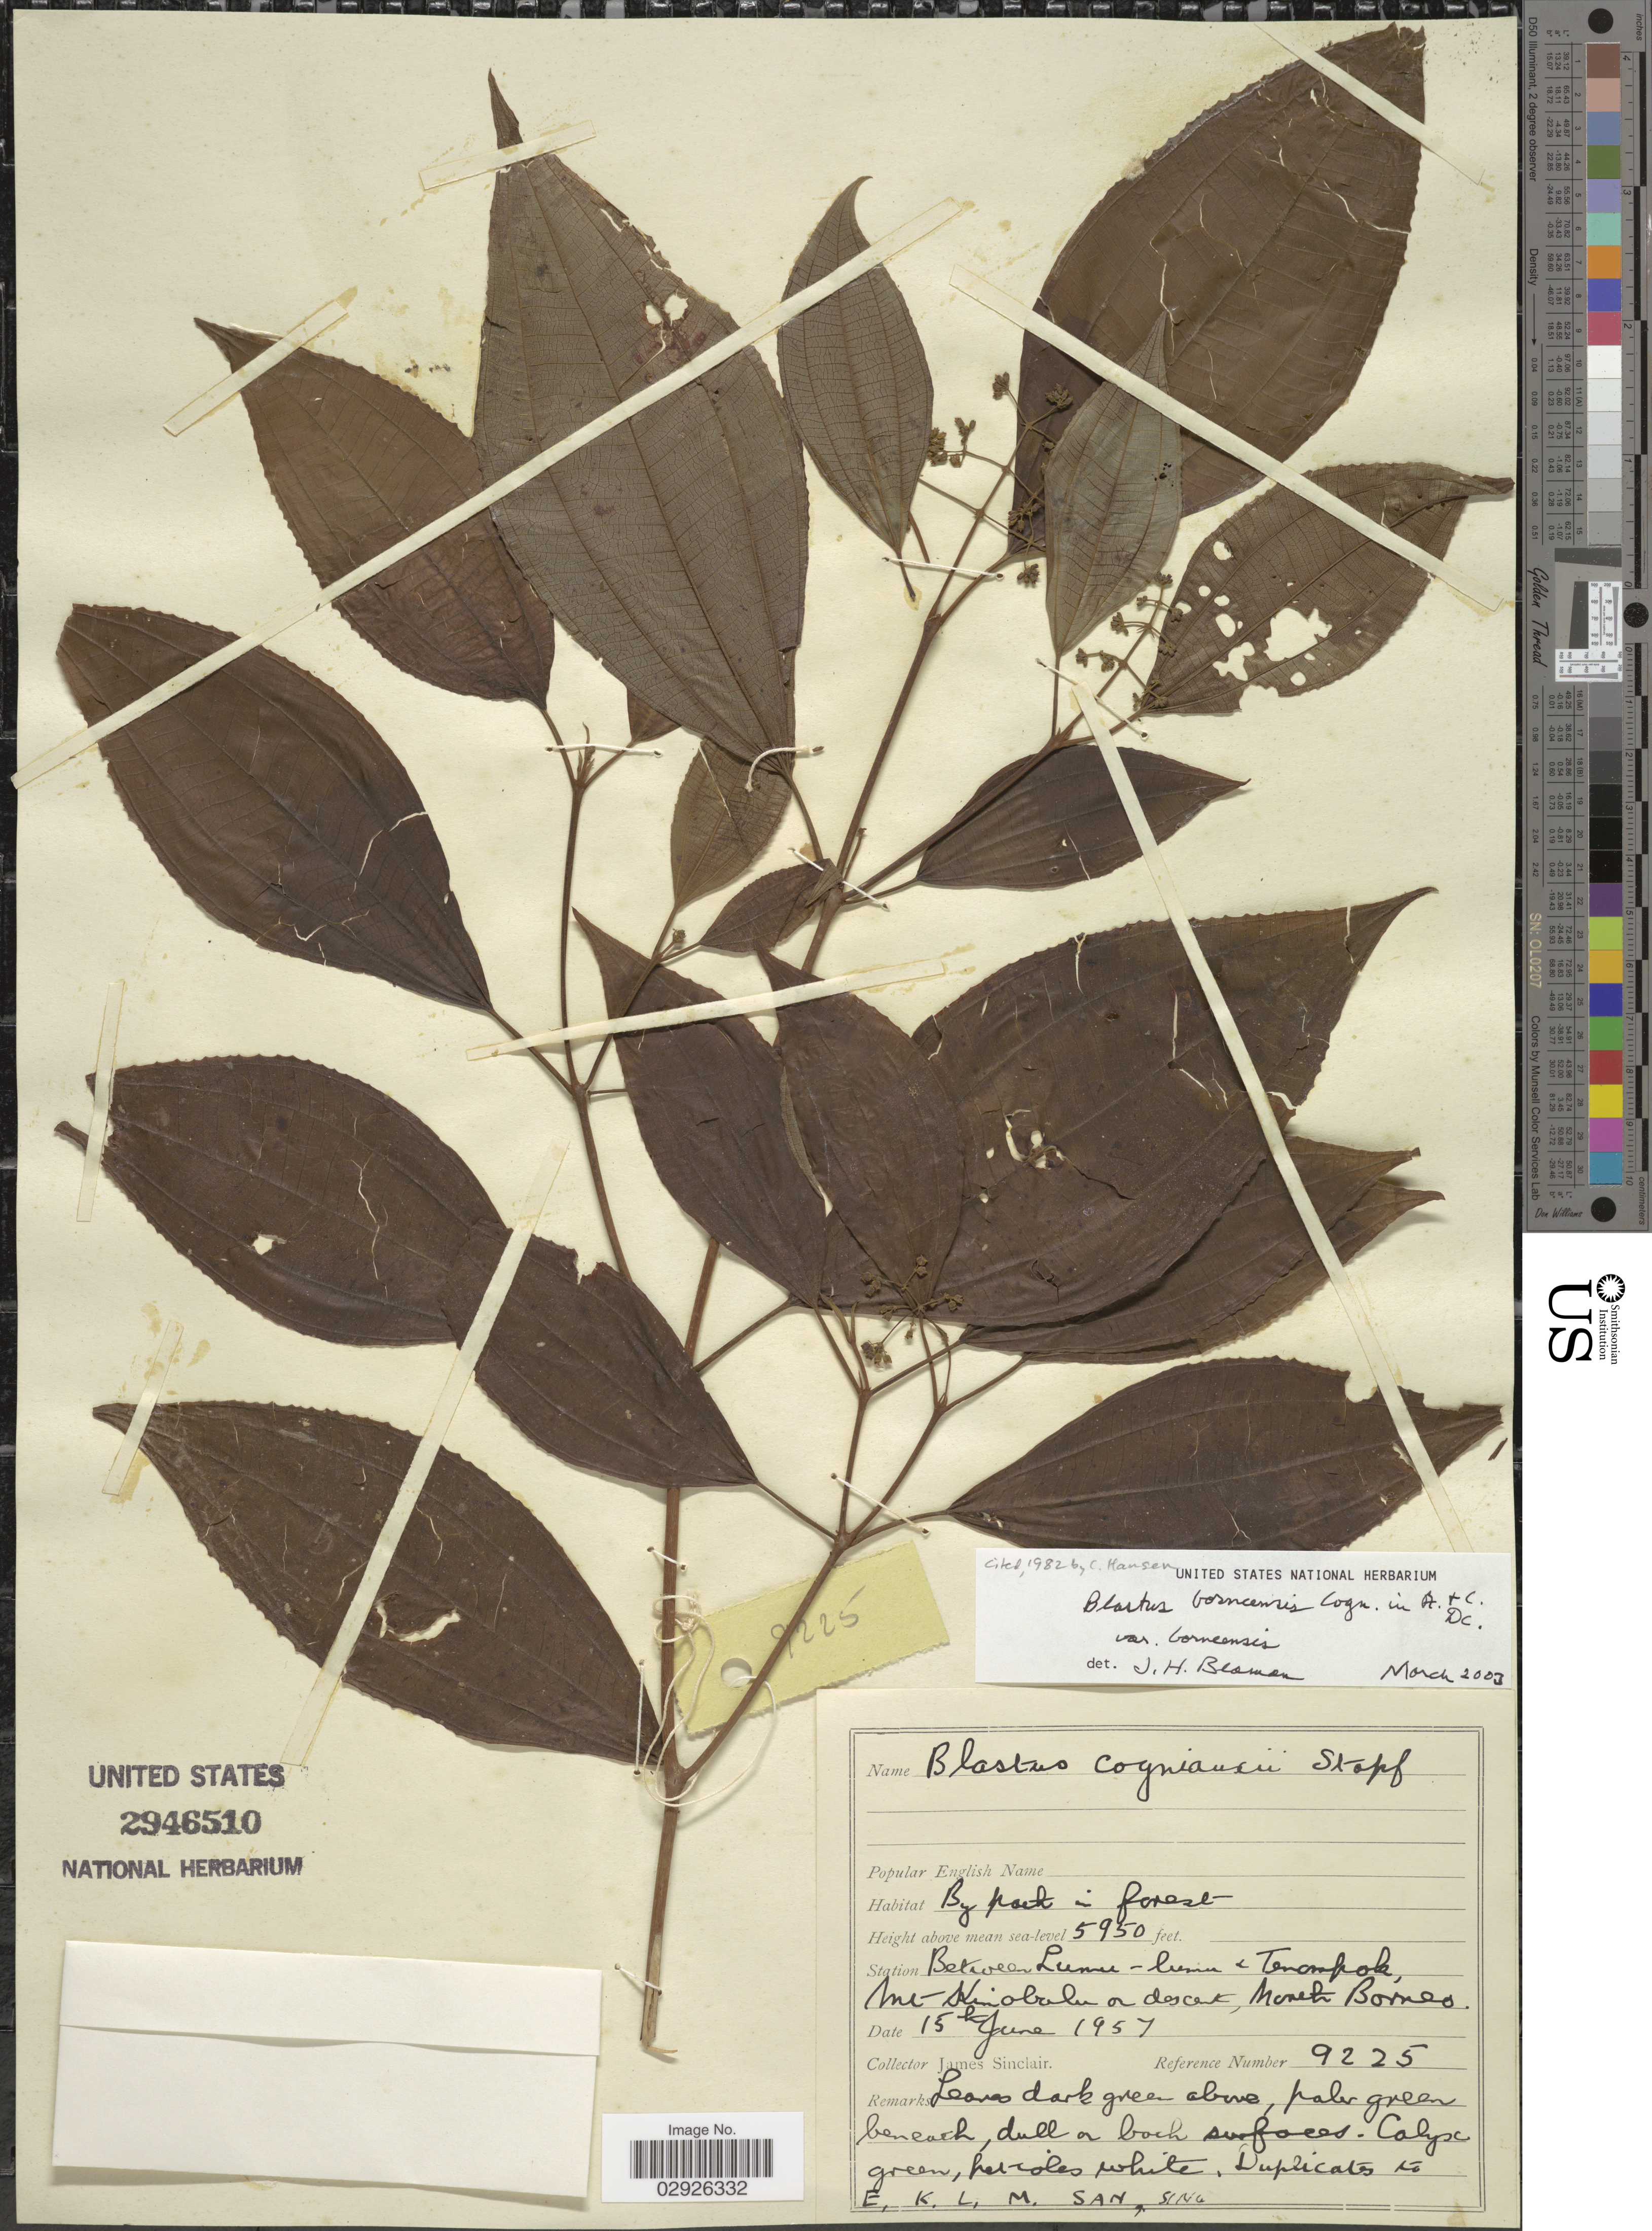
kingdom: Plantae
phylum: Tracheophyta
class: Magnoliopsida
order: Myrtales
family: Melastomataceae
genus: Blastus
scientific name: Blastus borneensis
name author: Cogn. ex Boerl.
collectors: J. Sinclair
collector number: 9225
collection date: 1957-06-15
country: Malaysia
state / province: Sabah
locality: Station Between Lumu-Lumu & Tenompok, Mt. Kinambalu or descent, North Borneo.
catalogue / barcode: US 2946510